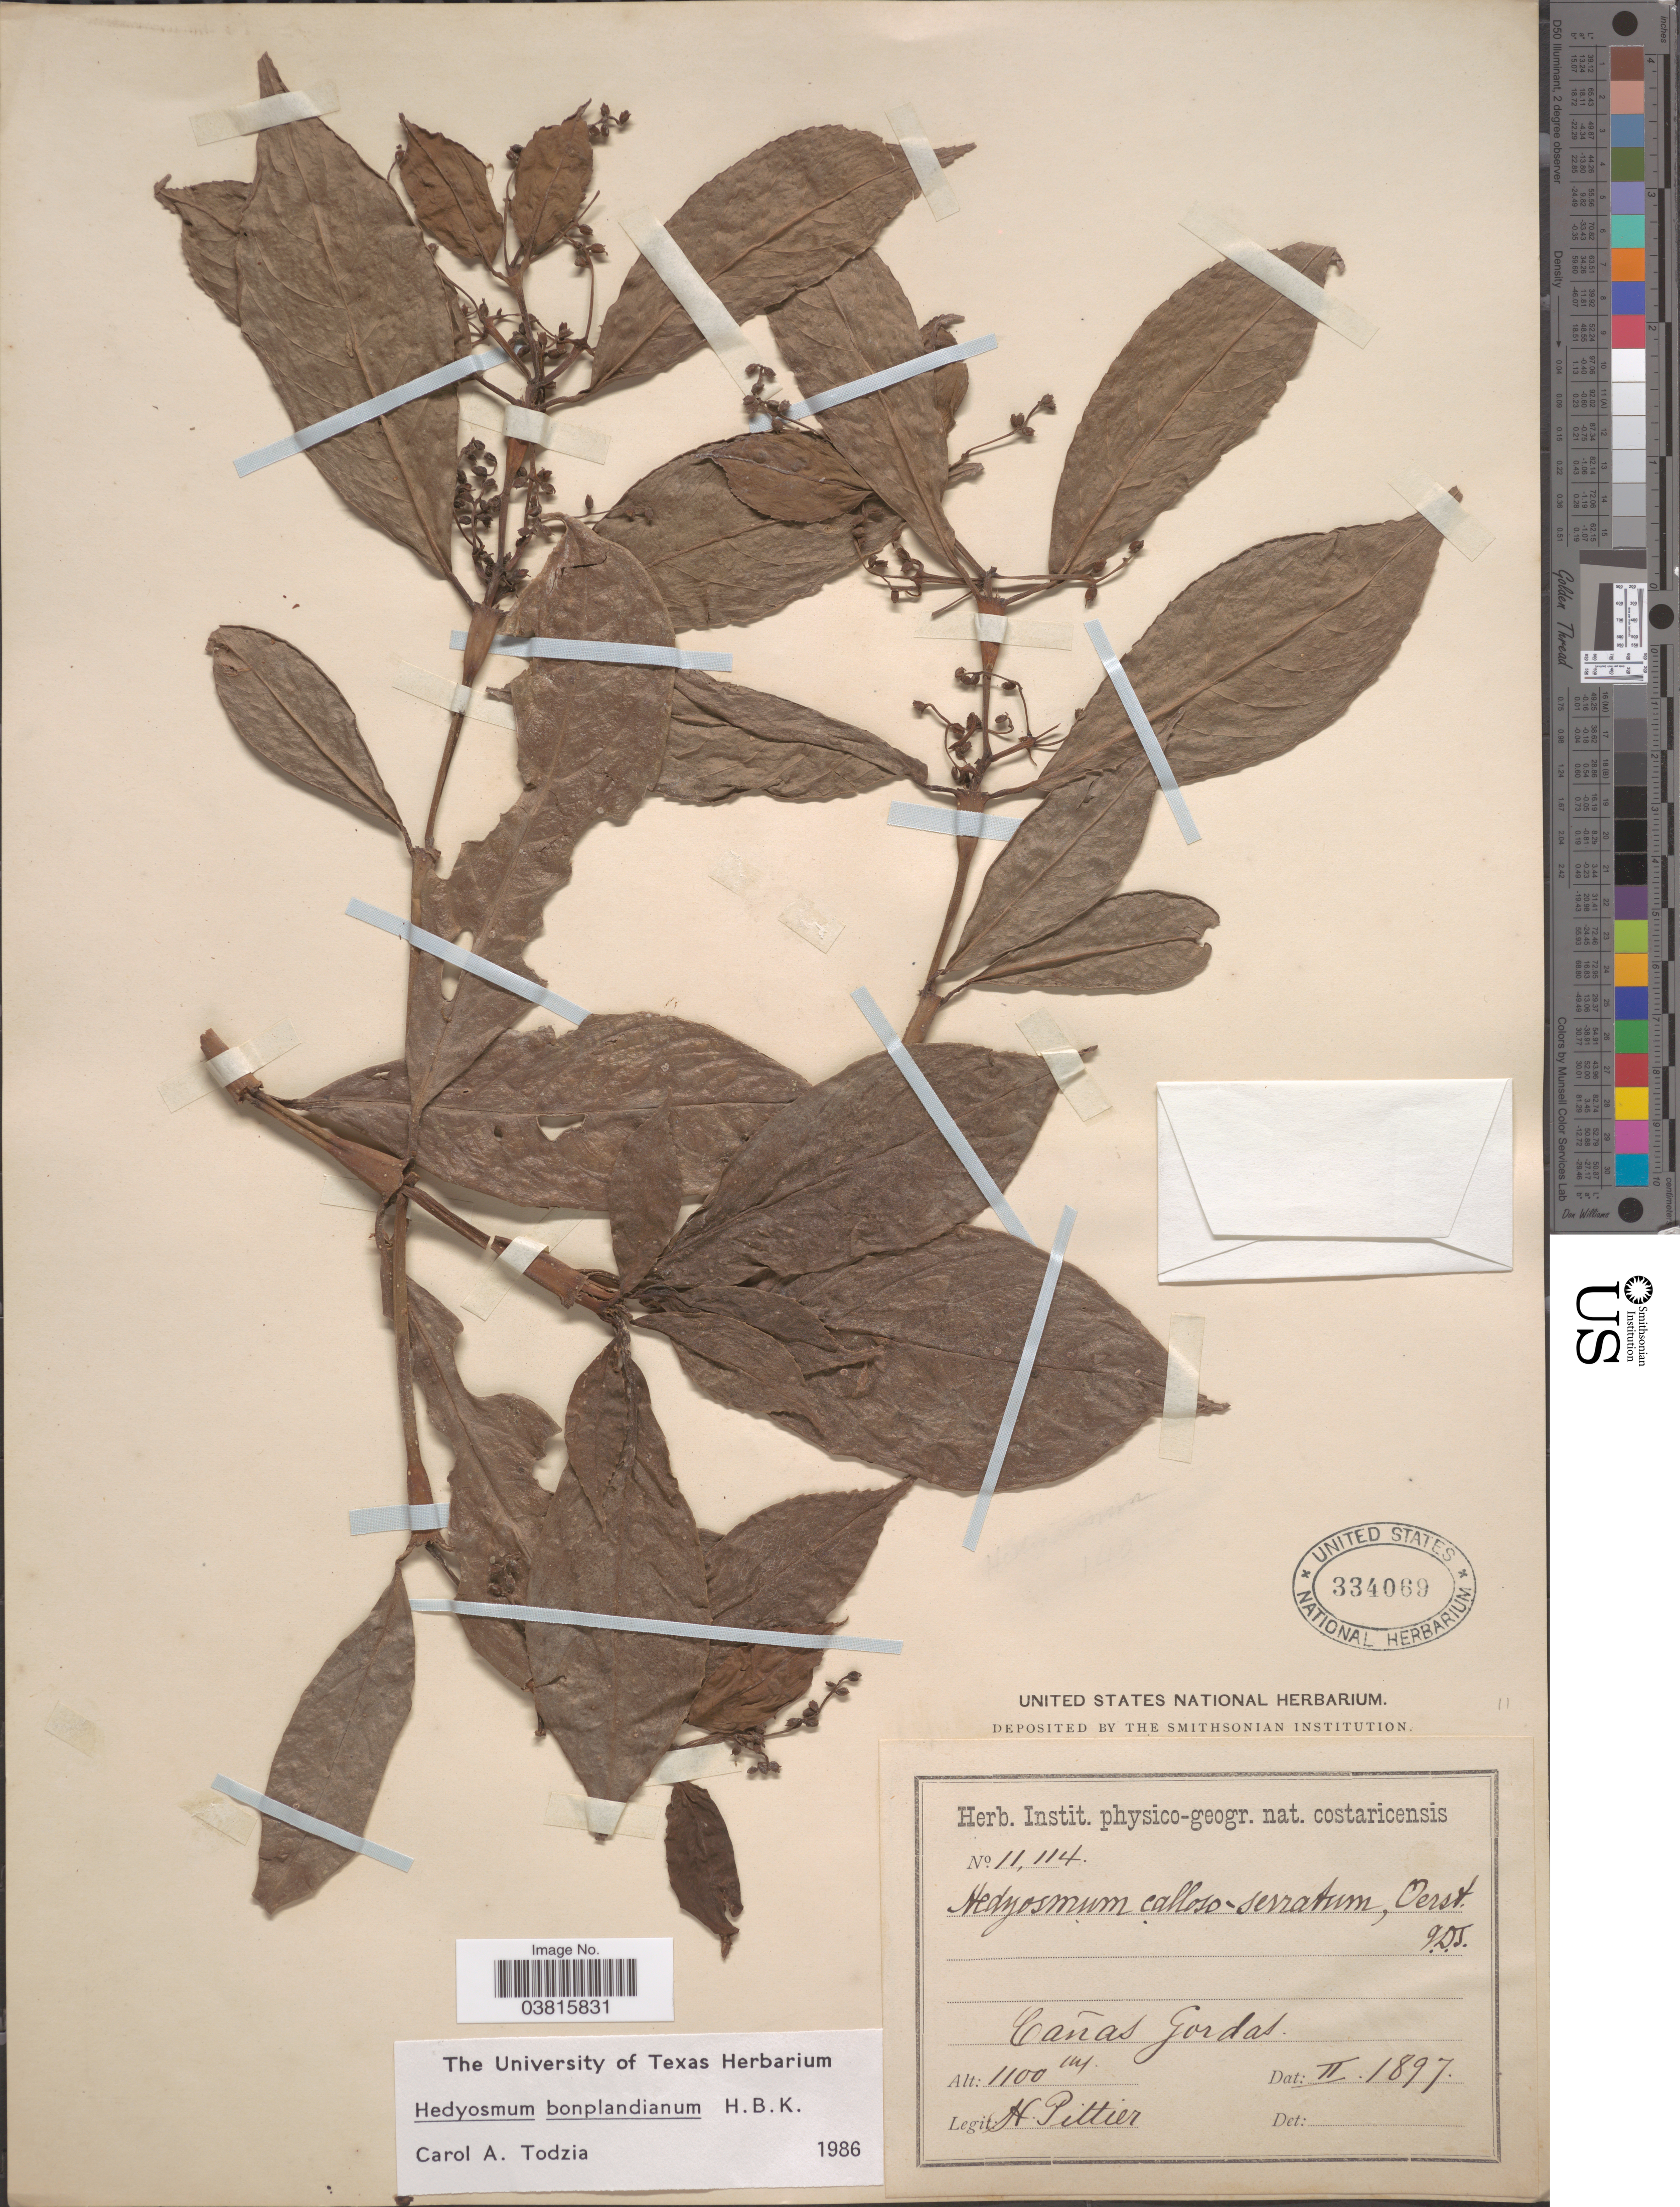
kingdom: Plantae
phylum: Tracheophyta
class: Magnoliopsida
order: Chloranthales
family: Chloranthaceae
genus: Hedyosmum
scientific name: Hedyosmum callososerratum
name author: Oerst.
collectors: H. F. Pittier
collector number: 11114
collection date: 1897-02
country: Costa Rica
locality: Cañas Gordas.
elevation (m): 1100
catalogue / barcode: US 334069